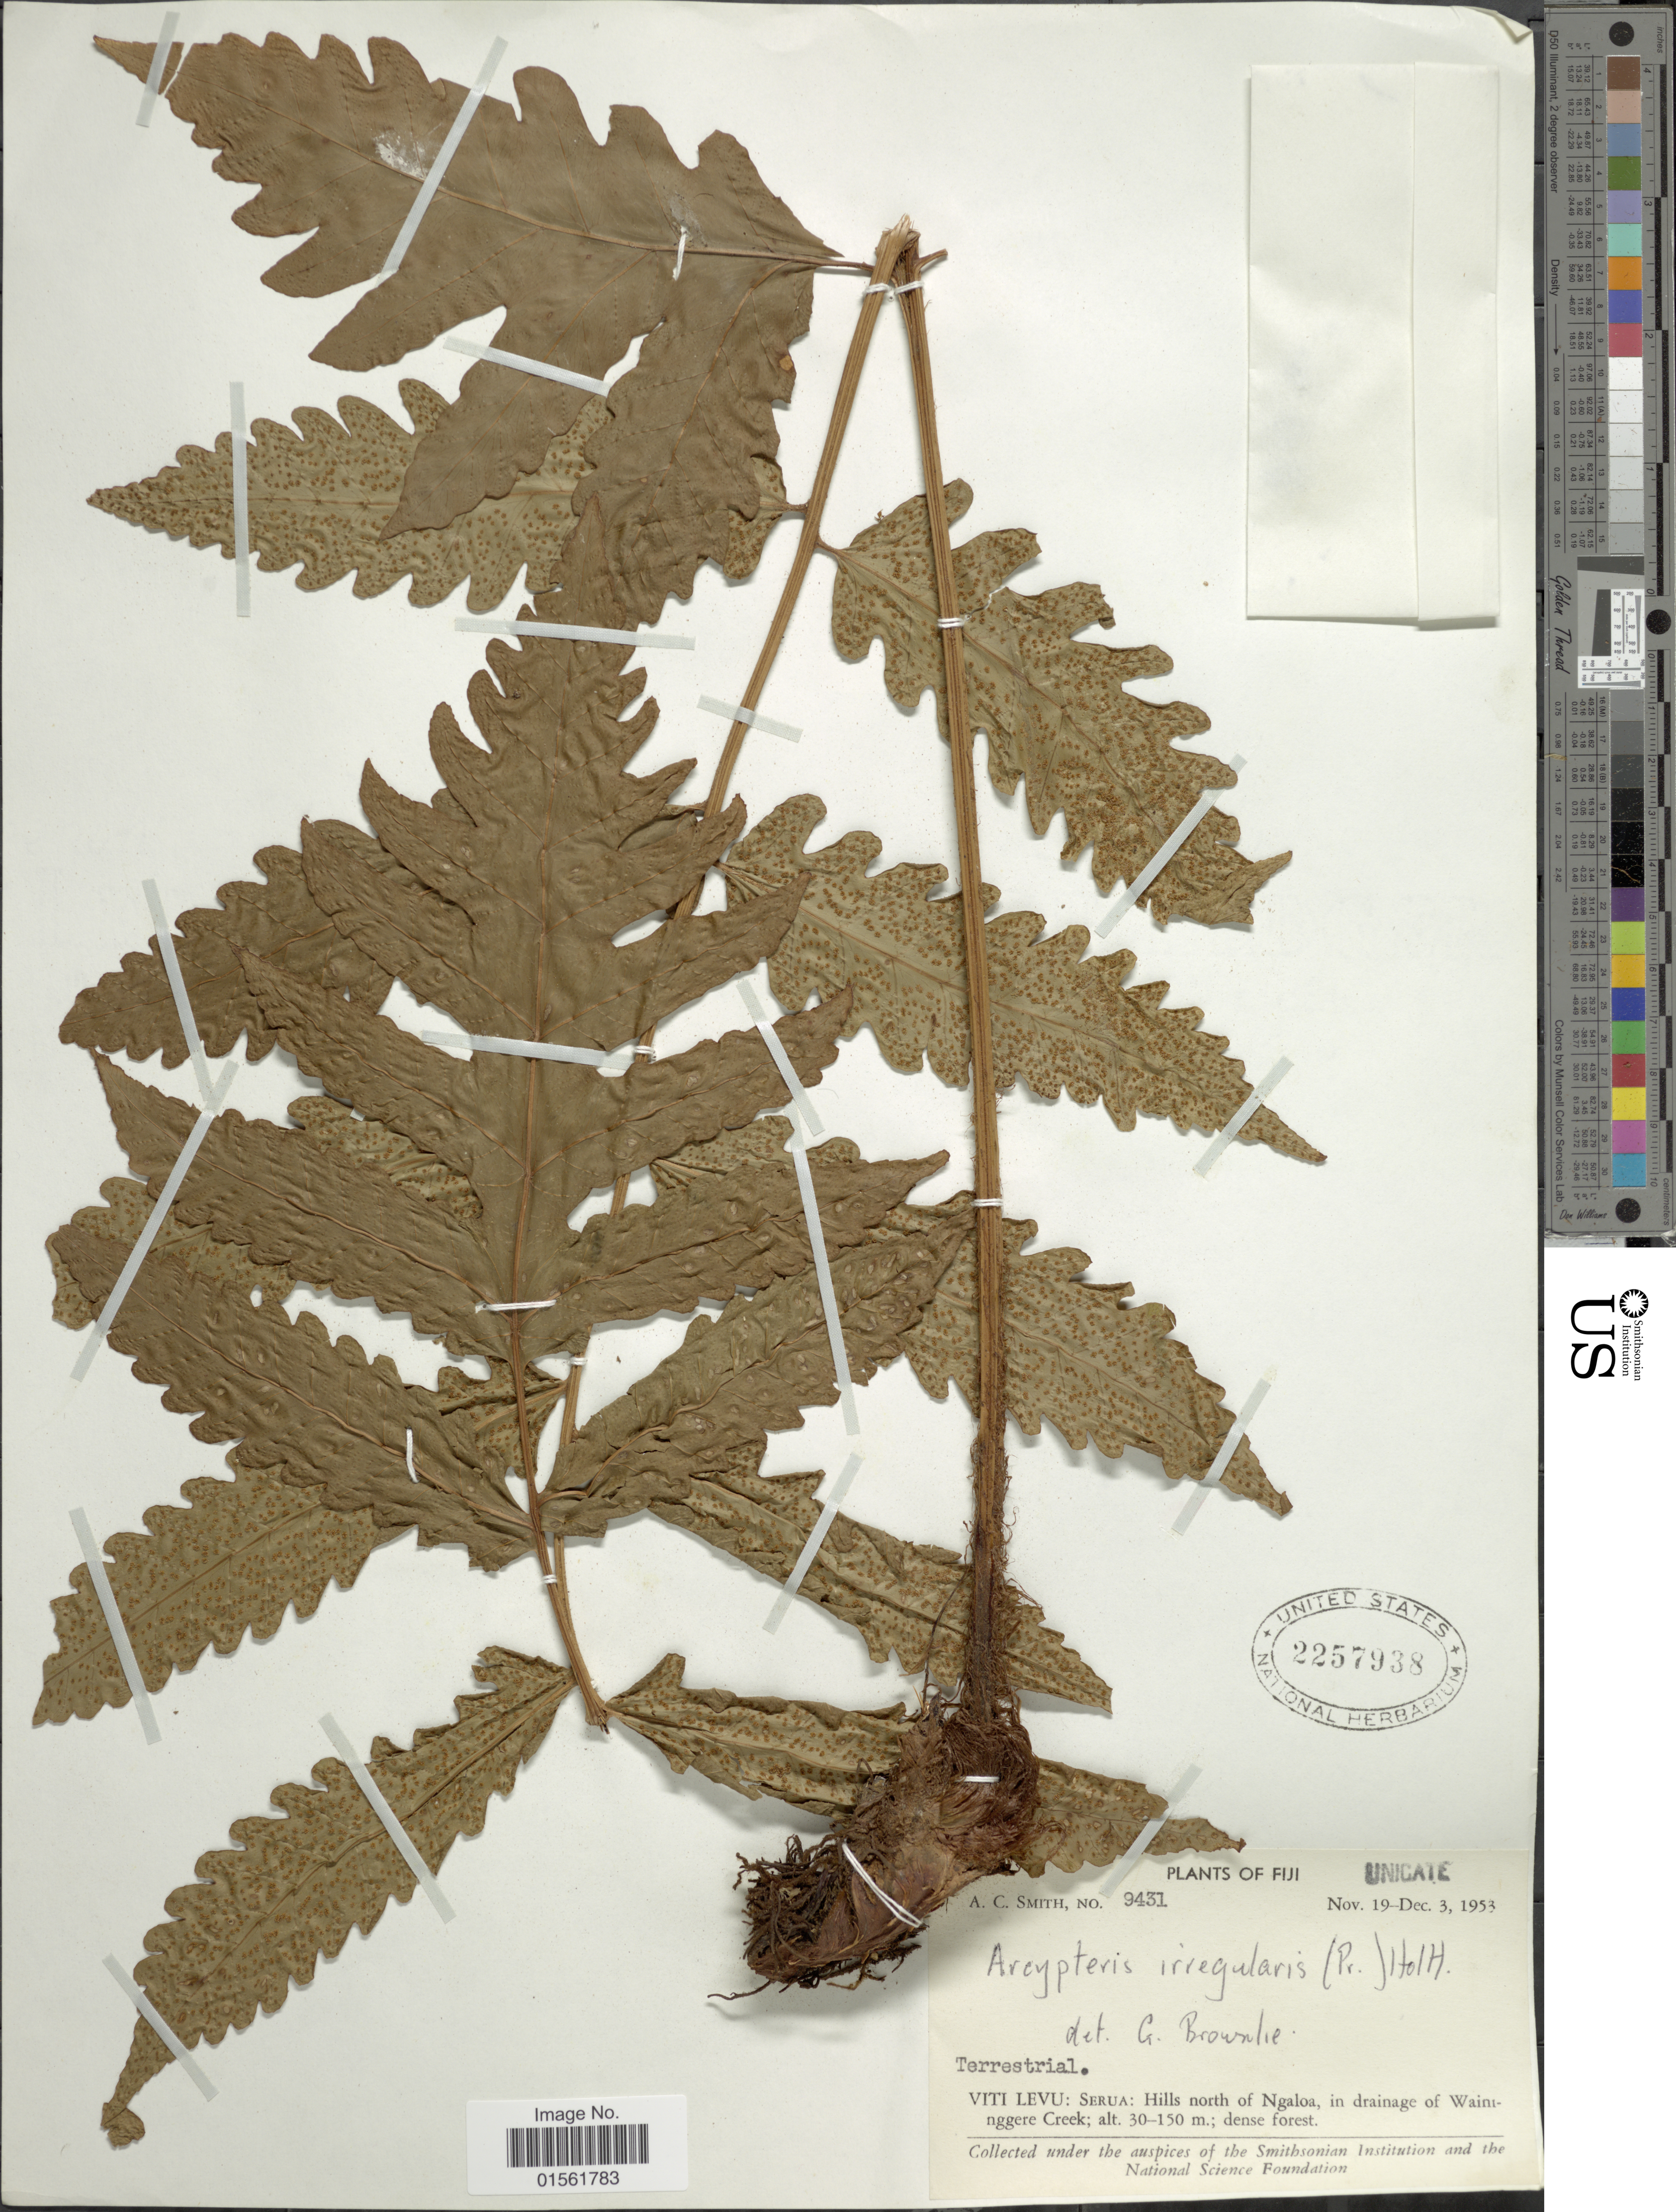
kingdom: Plantae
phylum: Tracheophyta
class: Polypodiopsida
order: Polypodiales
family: Dryopteridaceae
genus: Pleocnemia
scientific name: Pleocnemia irregularis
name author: (C. Presl) Holttum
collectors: A. C. Smith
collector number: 9431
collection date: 1953-11-19/1953-12-03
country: Fiji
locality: Viti Levu: Serua: Hills north of Ngaloa, in drainage of Waininggere Creek [interpreted]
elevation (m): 30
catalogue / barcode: US 2257938